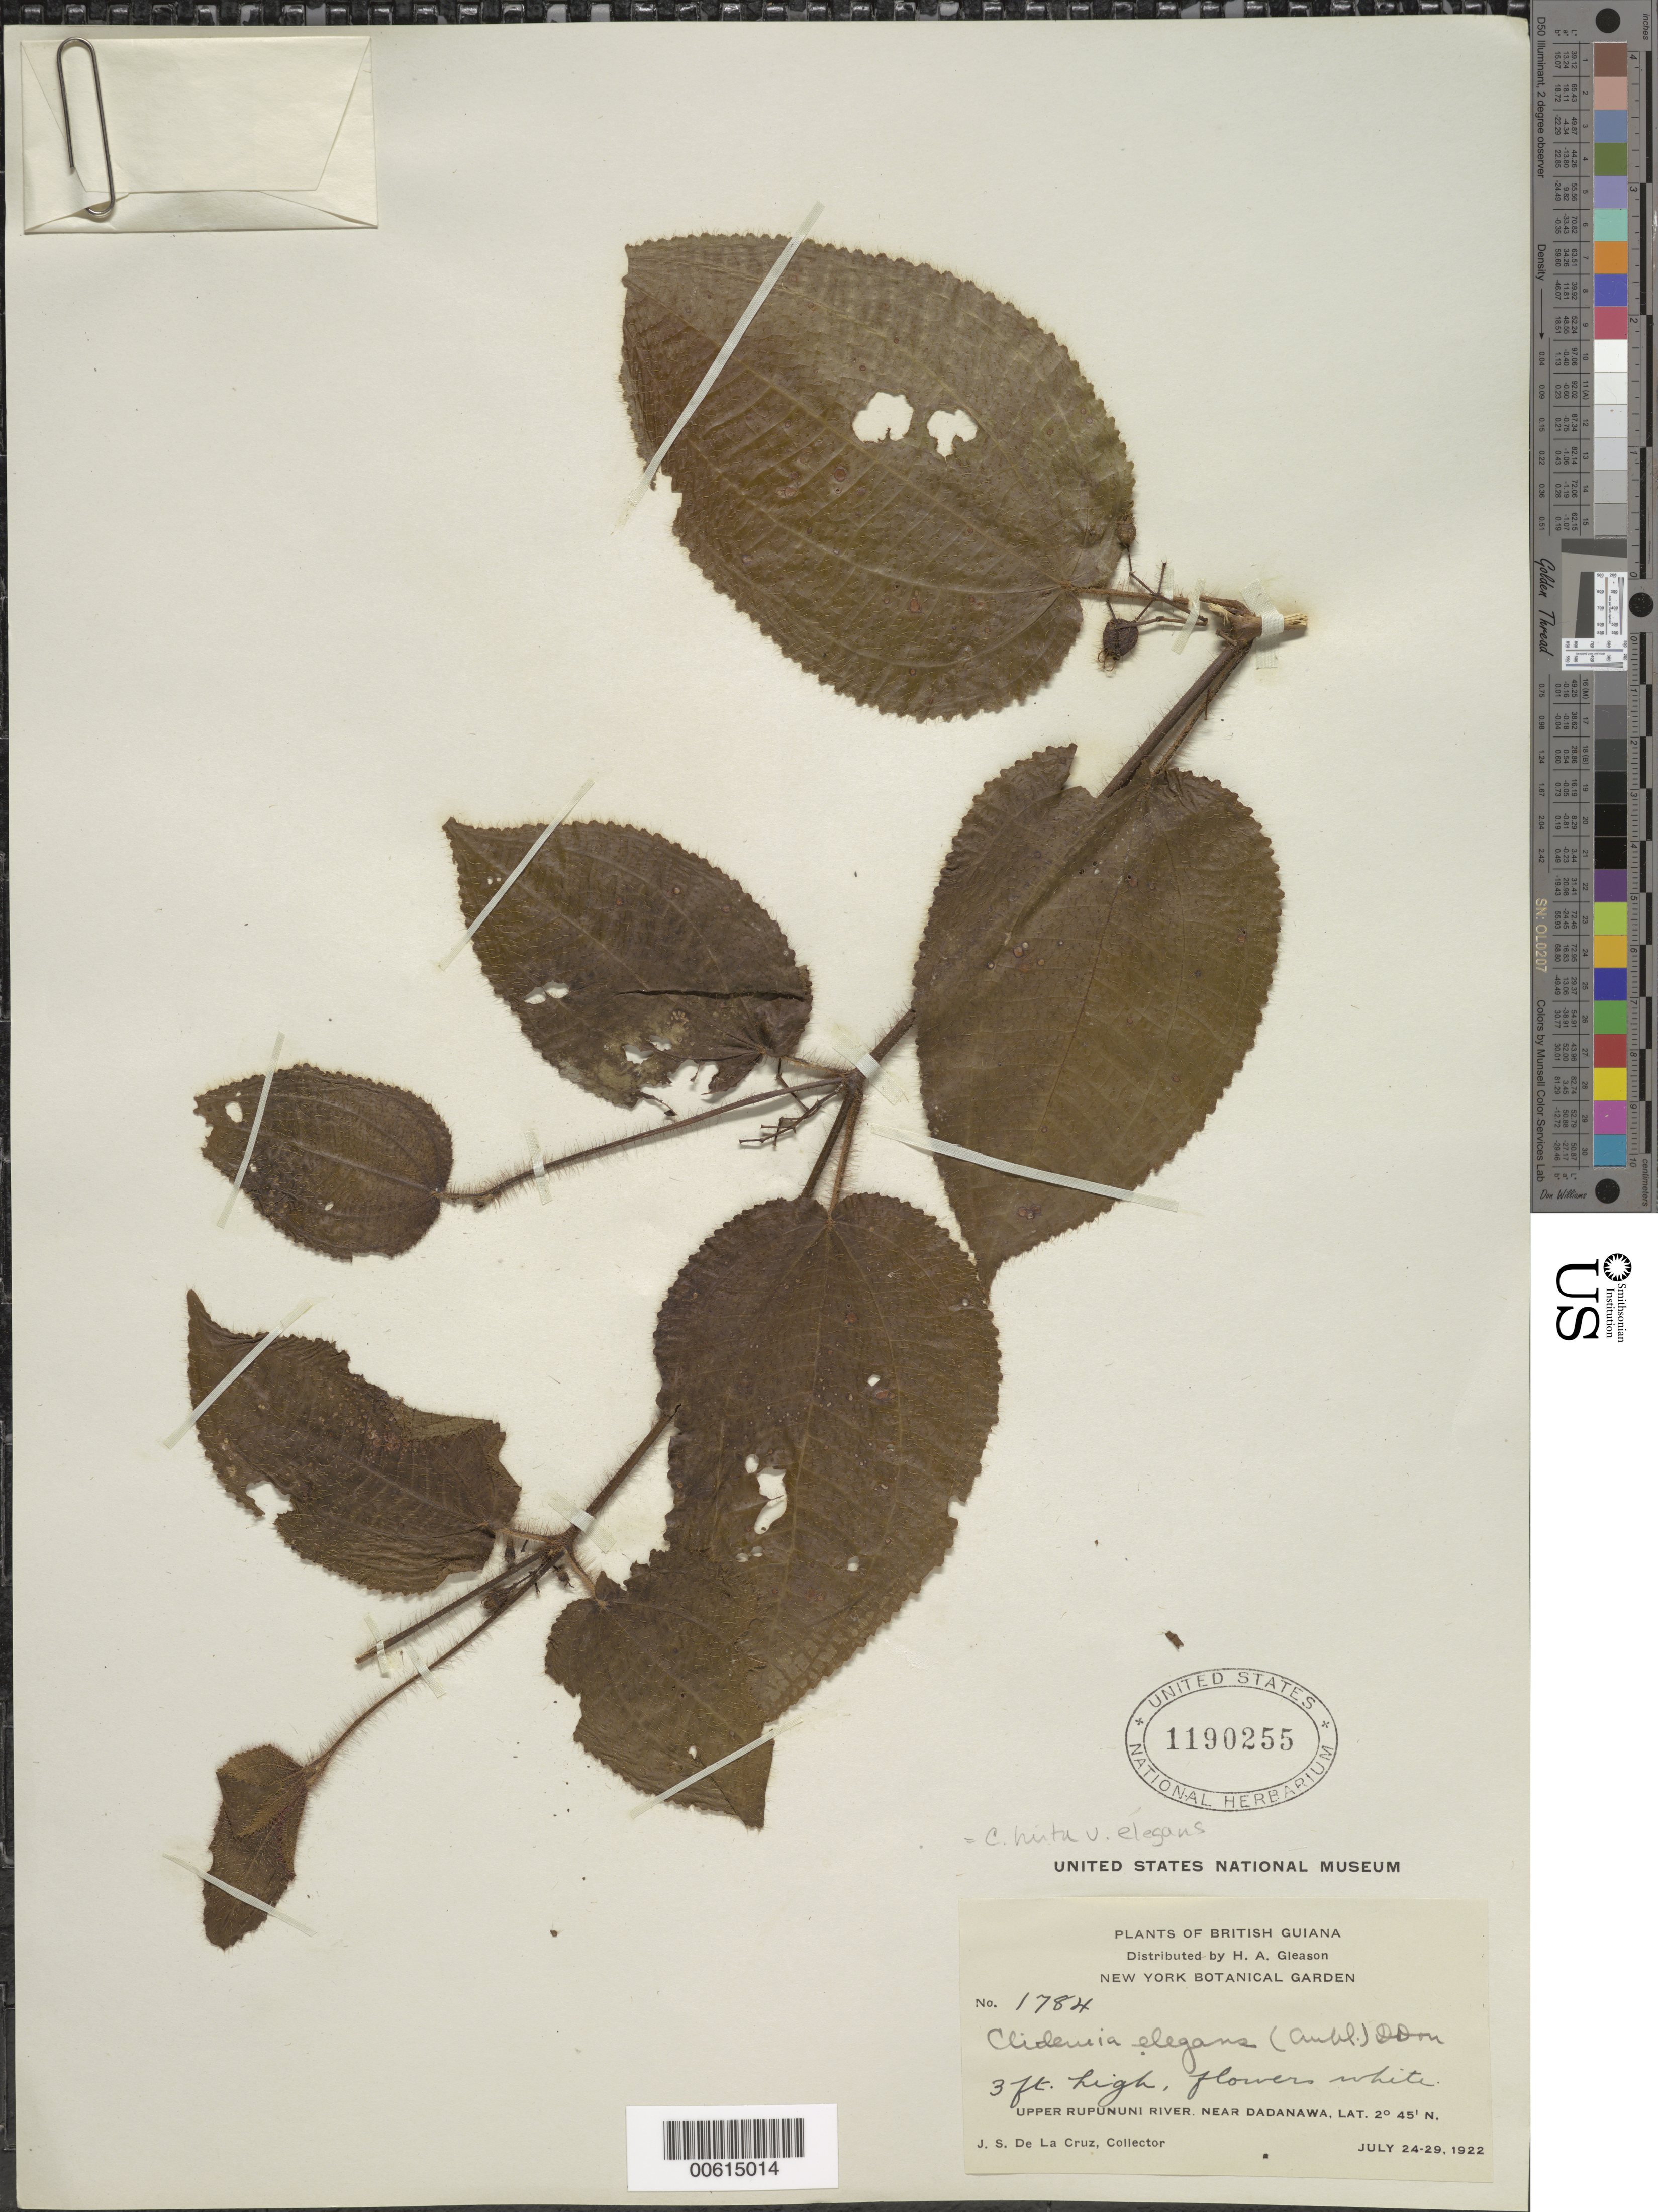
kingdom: Plantae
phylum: Tracheophyta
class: Magnoliopsida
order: Myrtales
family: Melastomataceae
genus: Clidemia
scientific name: Clidemia hirta var. elegans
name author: (Aubl.) Griseb.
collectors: J. S. de la Cruz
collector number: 1784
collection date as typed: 24-Jul-22 to 29-Jul-22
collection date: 1922-07-24/1922-07-29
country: Guyana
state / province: U. Takutu-U. Essequibo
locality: Dadanawa, near, upper Rupununi R.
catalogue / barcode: US 1190255